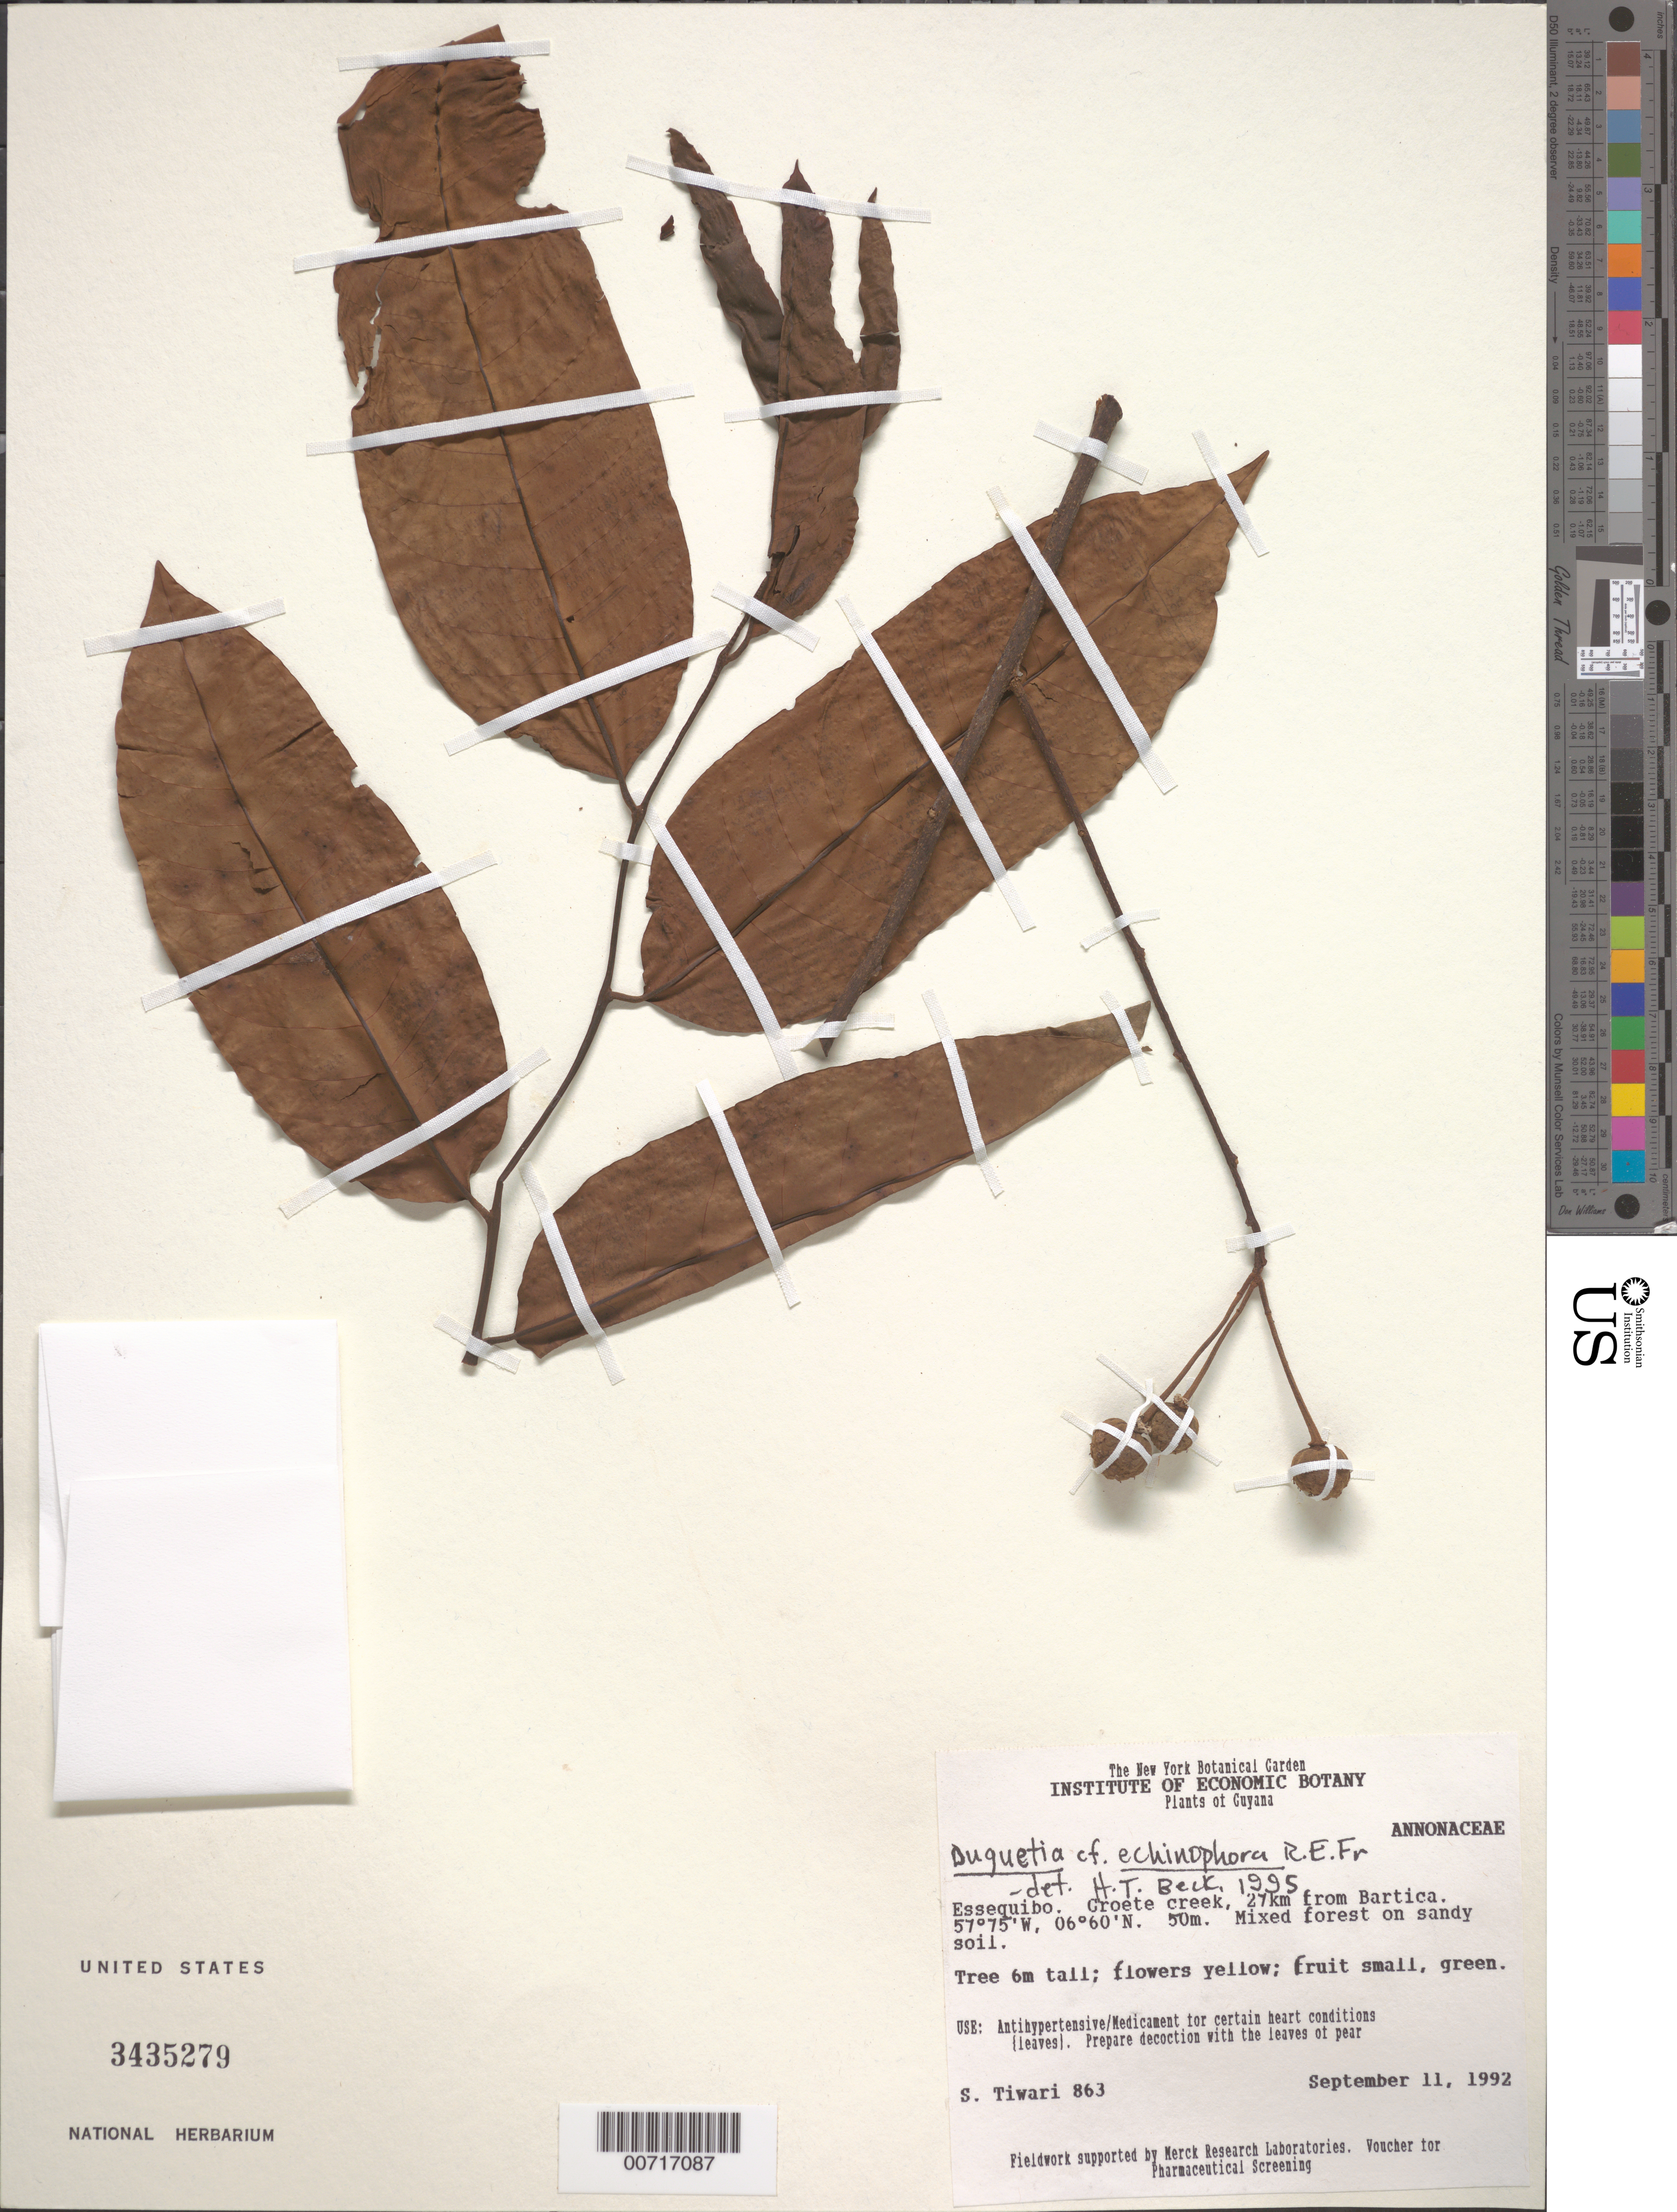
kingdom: Plantae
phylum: Tracheophyta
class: Magnoliopsida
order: Magnoliales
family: Annonaceae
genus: Duguetia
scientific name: Duguetia echinophora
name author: R.E. Fr.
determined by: Beck, H. T.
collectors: S. Tiwari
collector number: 863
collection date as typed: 11-Sep-92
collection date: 1992-09-11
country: Guyana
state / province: Essequibo Isl-W. Demerara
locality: Essequibo; Groete Creek, 27 km from Bartica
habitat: Mixed forest on sandy soil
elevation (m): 50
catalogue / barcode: US 3435279